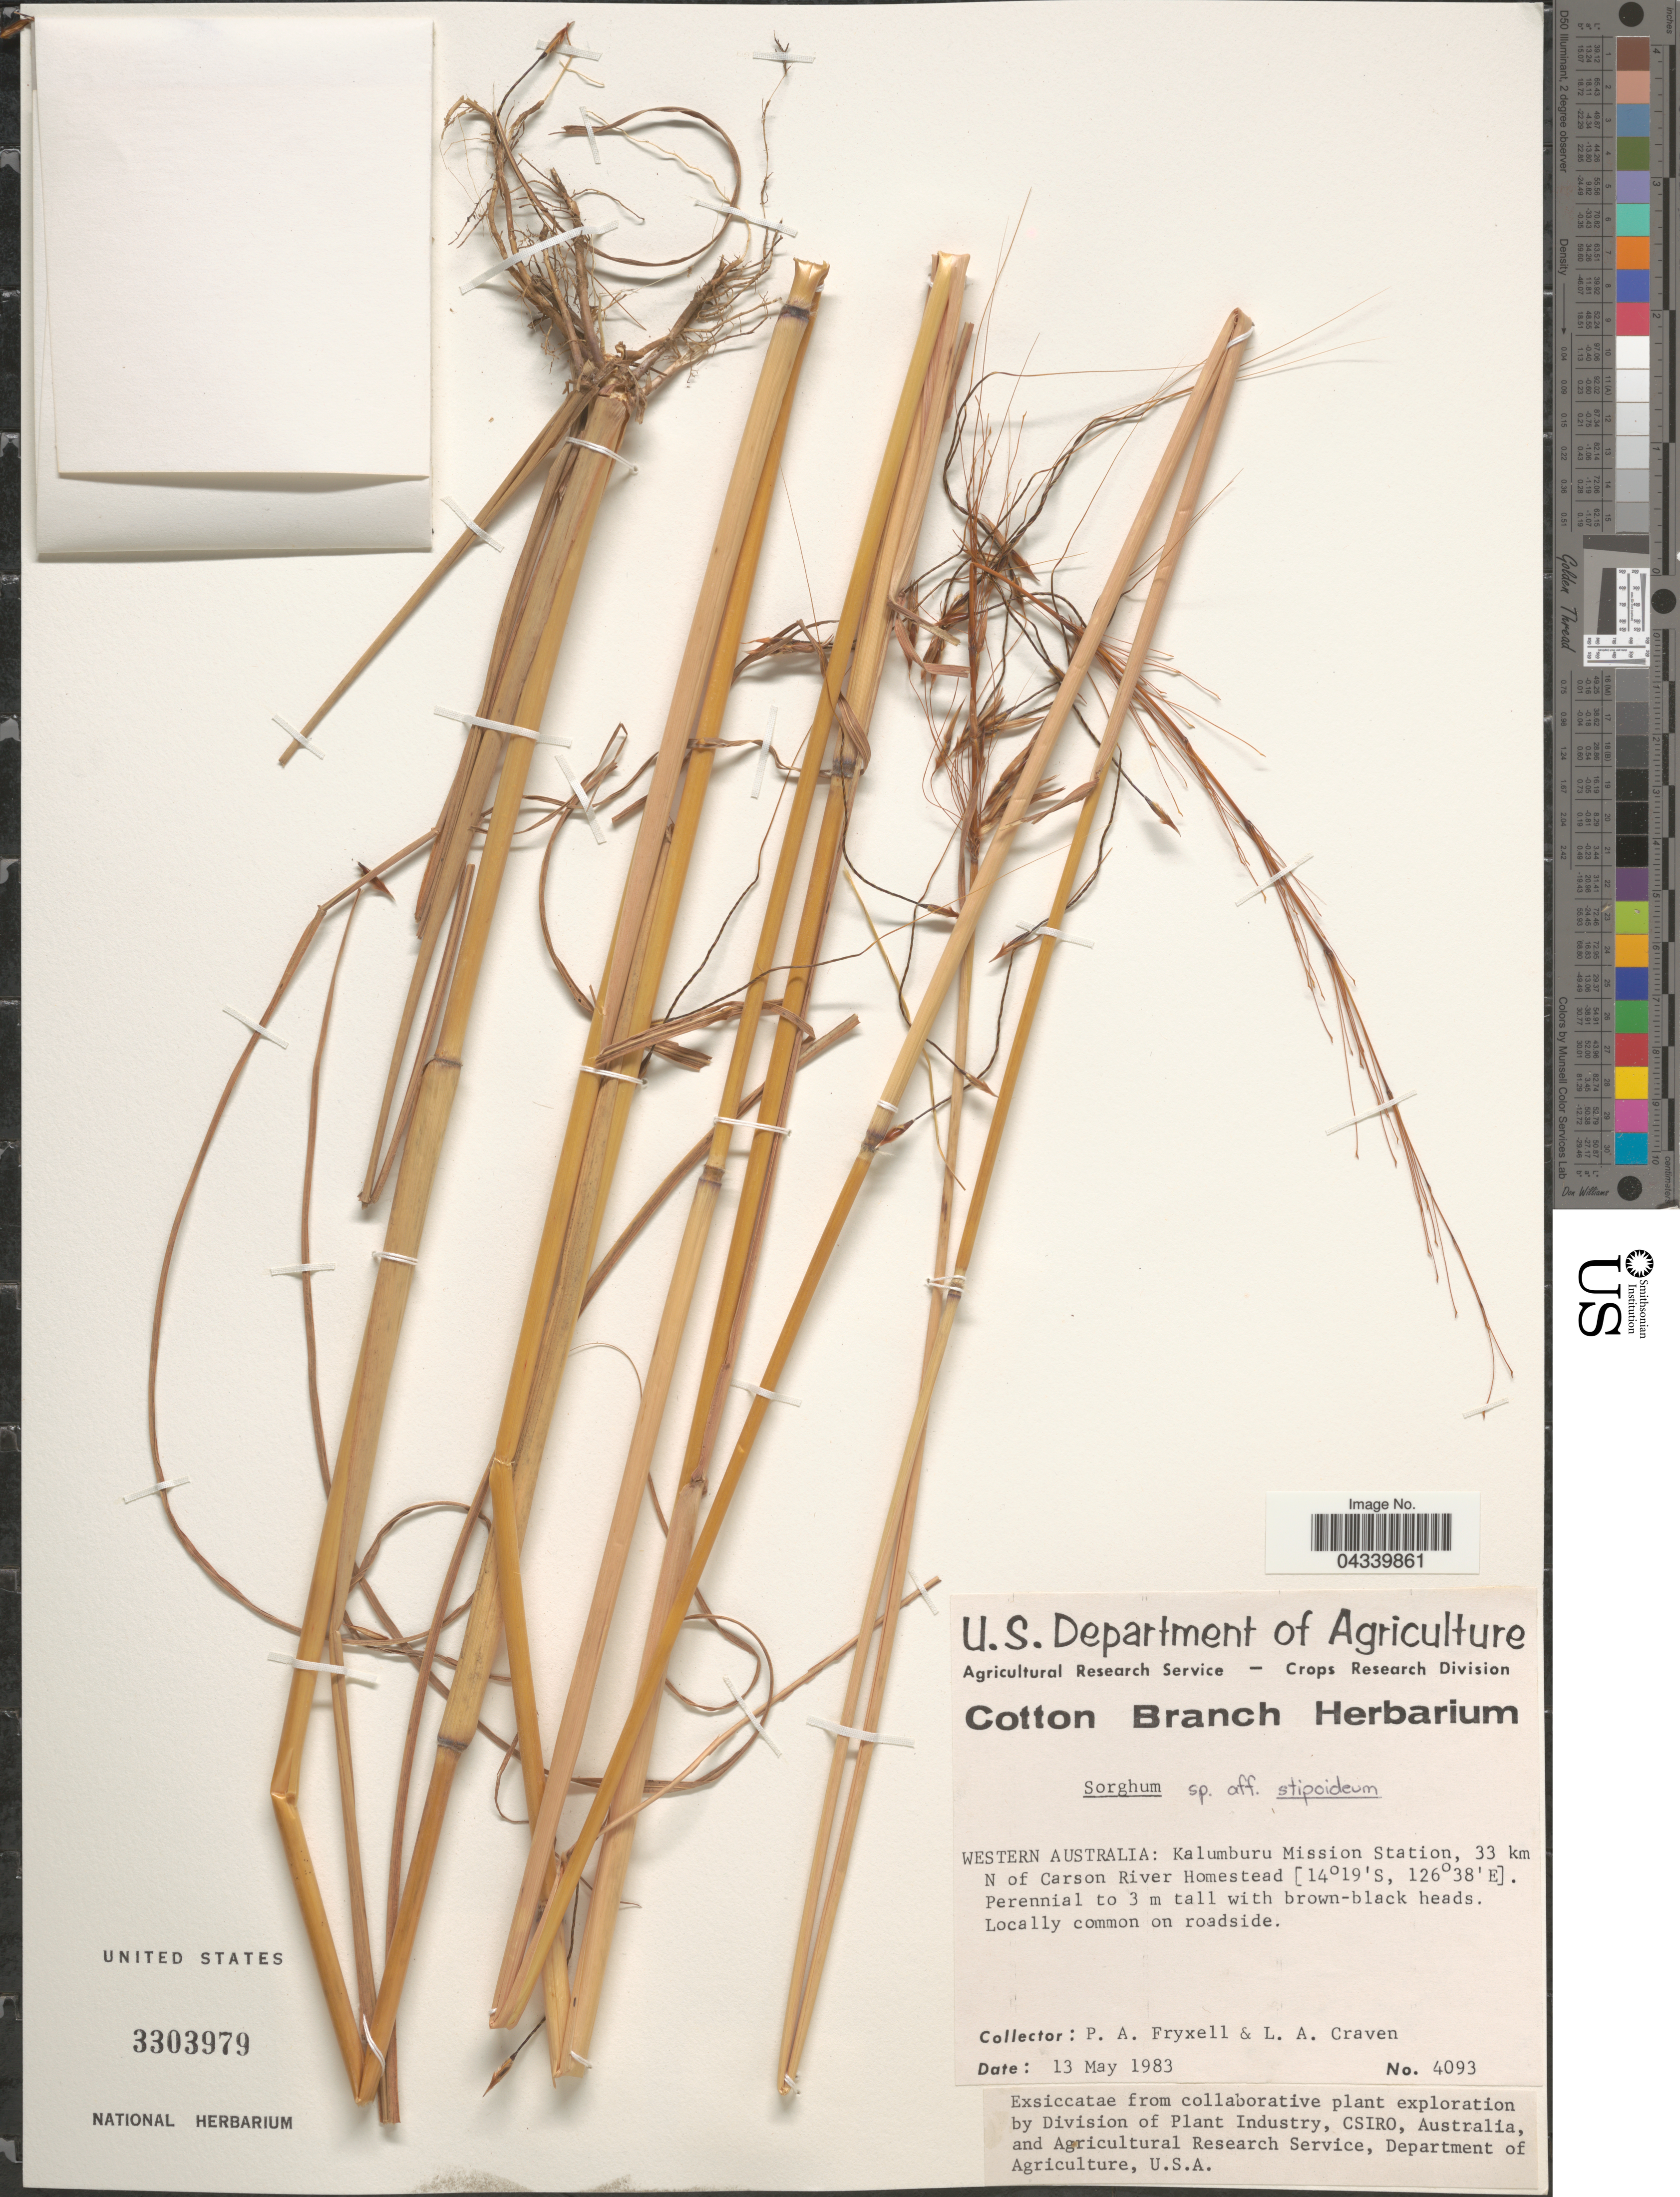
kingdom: Plantae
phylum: Tracheophyta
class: Liliopsida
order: Poales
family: Poaceae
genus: Sorghastrum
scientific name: Sorghastrum stipoides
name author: (Kunth) Nash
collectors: P. A. Fryxell & L. A. Craven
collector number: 4093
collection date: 1983-05-13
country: Australia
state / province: Western Australia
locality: Kalumburu Mission Station, 33 km N of Carson River Homestead.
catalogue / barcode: US 3303979